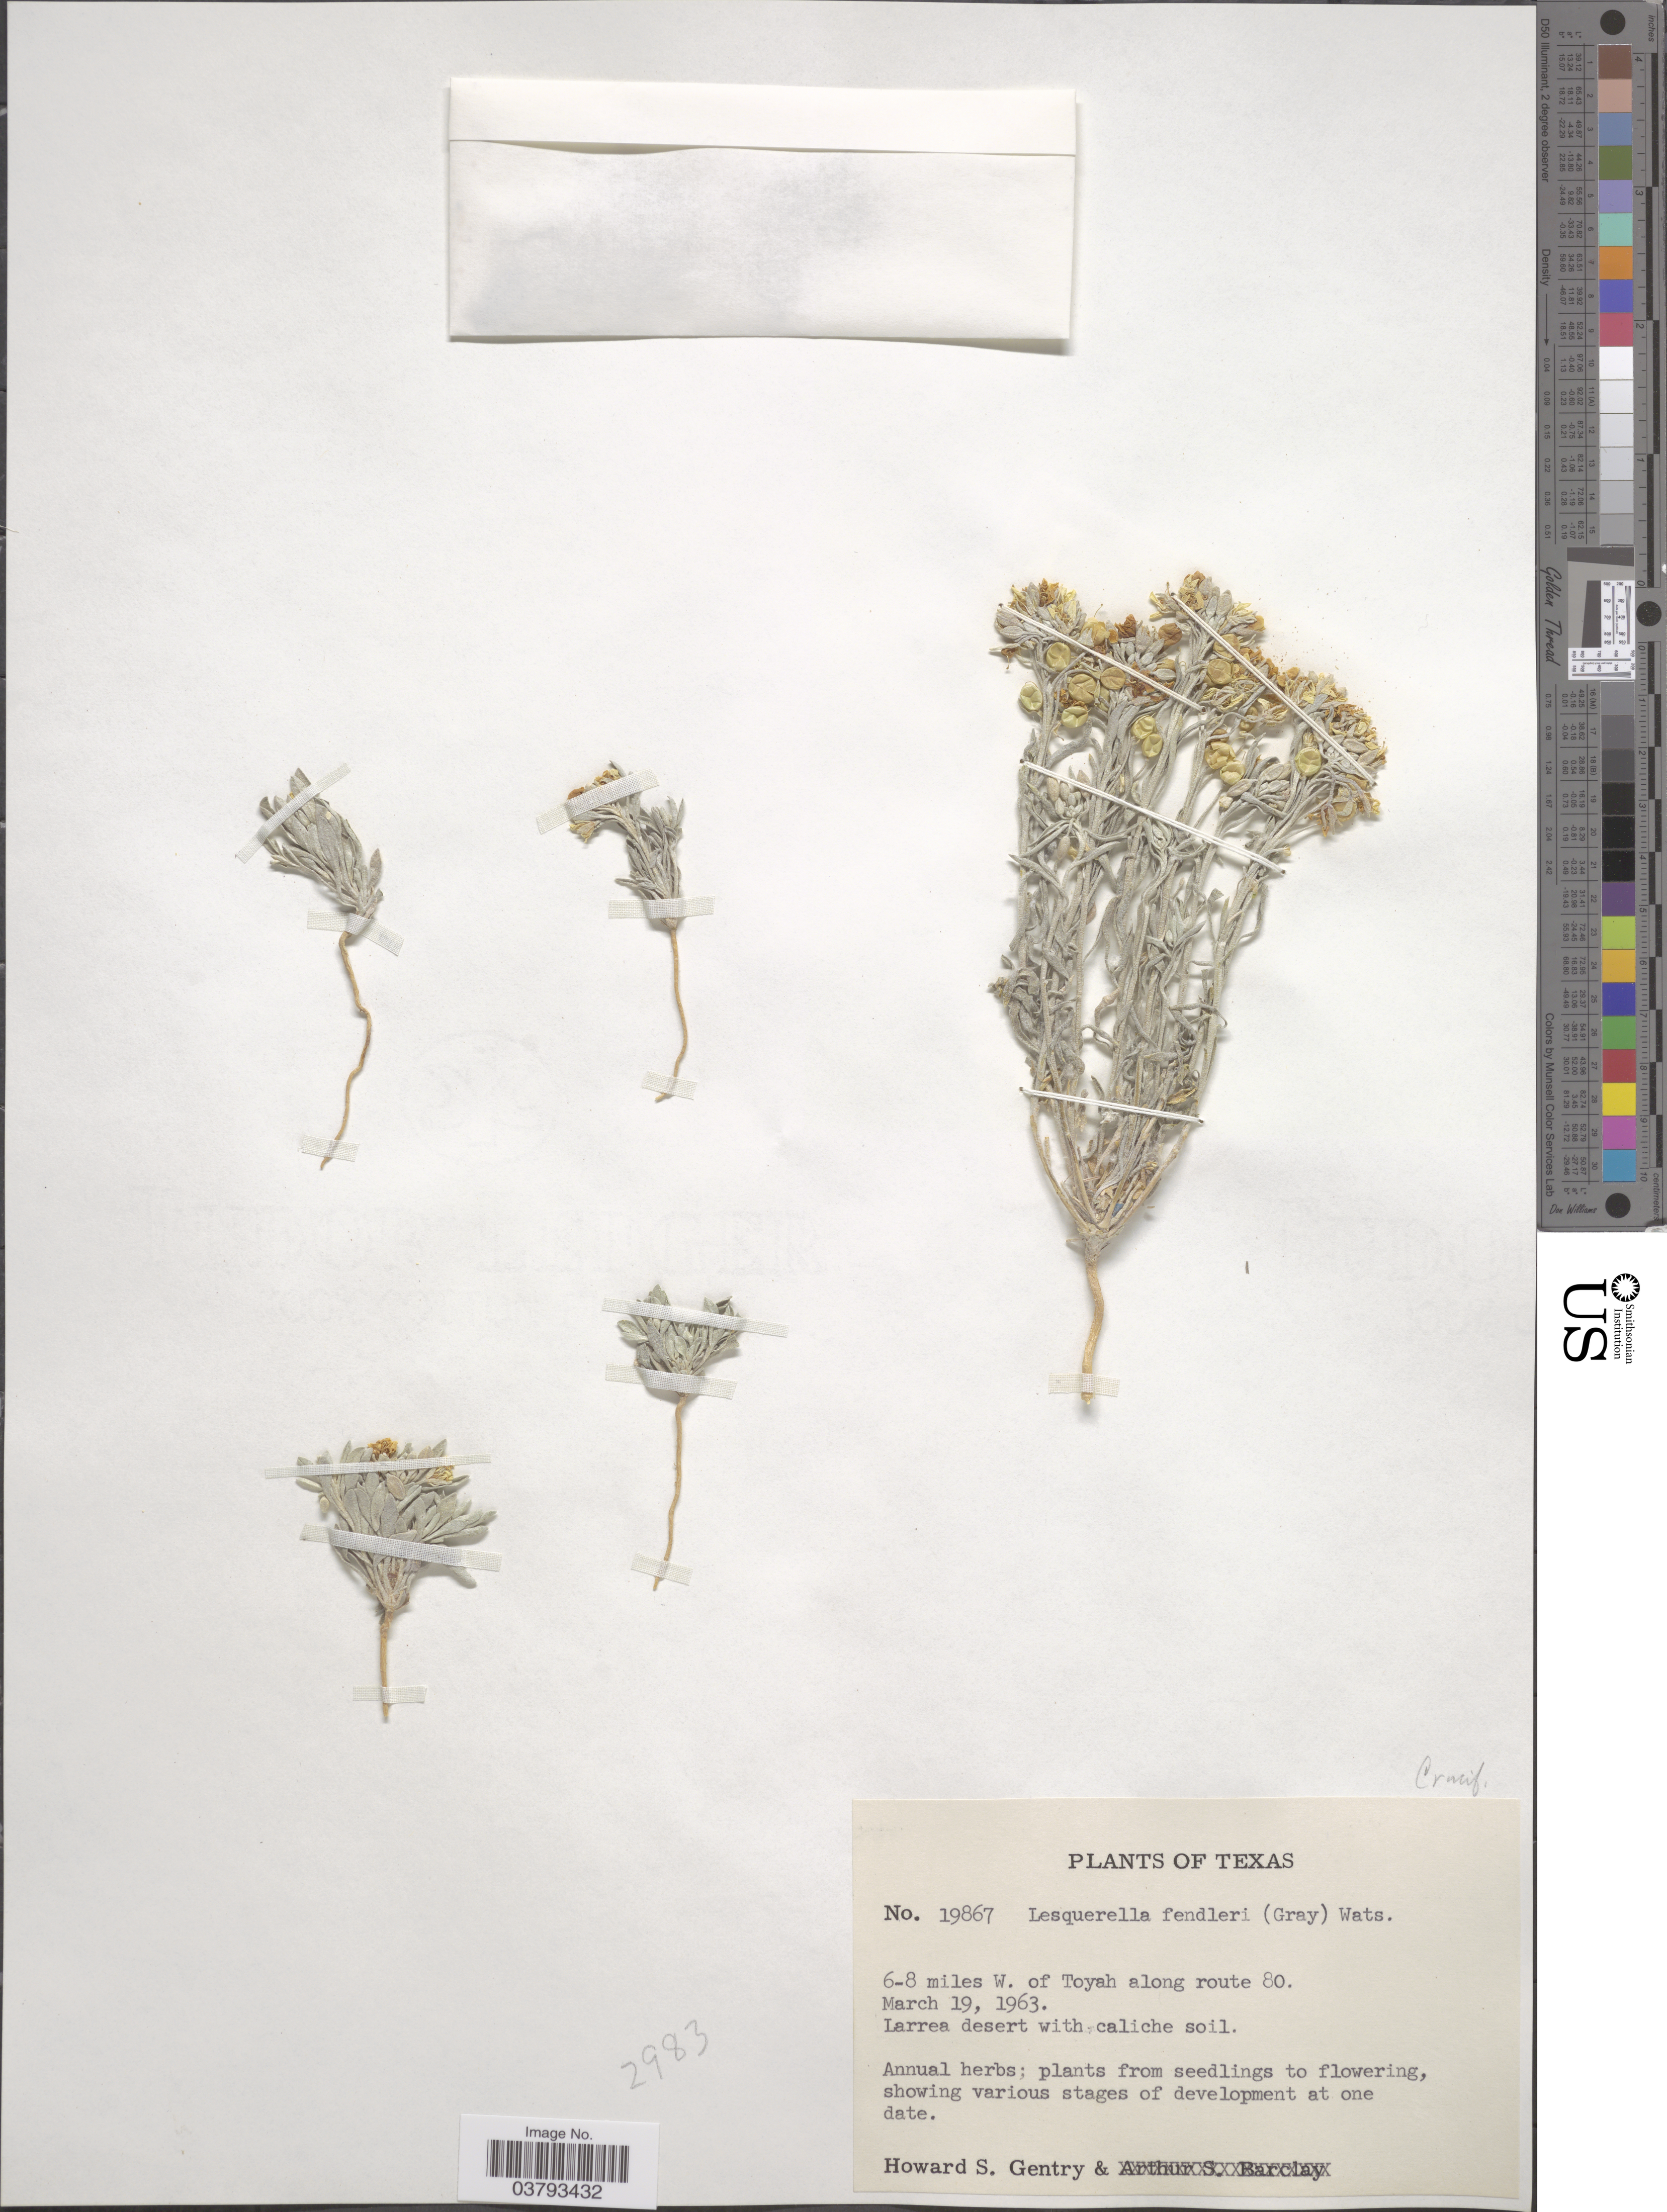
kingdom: Plantae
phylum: Tracheophyta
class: Magnoliopsida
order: Brassicales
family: Brassicaceae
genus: Lesquerella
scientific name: Lesquerella fendleri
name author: (A. Gray) S. Watson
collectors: H. S. Gentry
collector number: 19867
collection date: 1963-03-19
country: United States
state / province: Texas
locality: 6-8 miles W. Toyah along route 80.